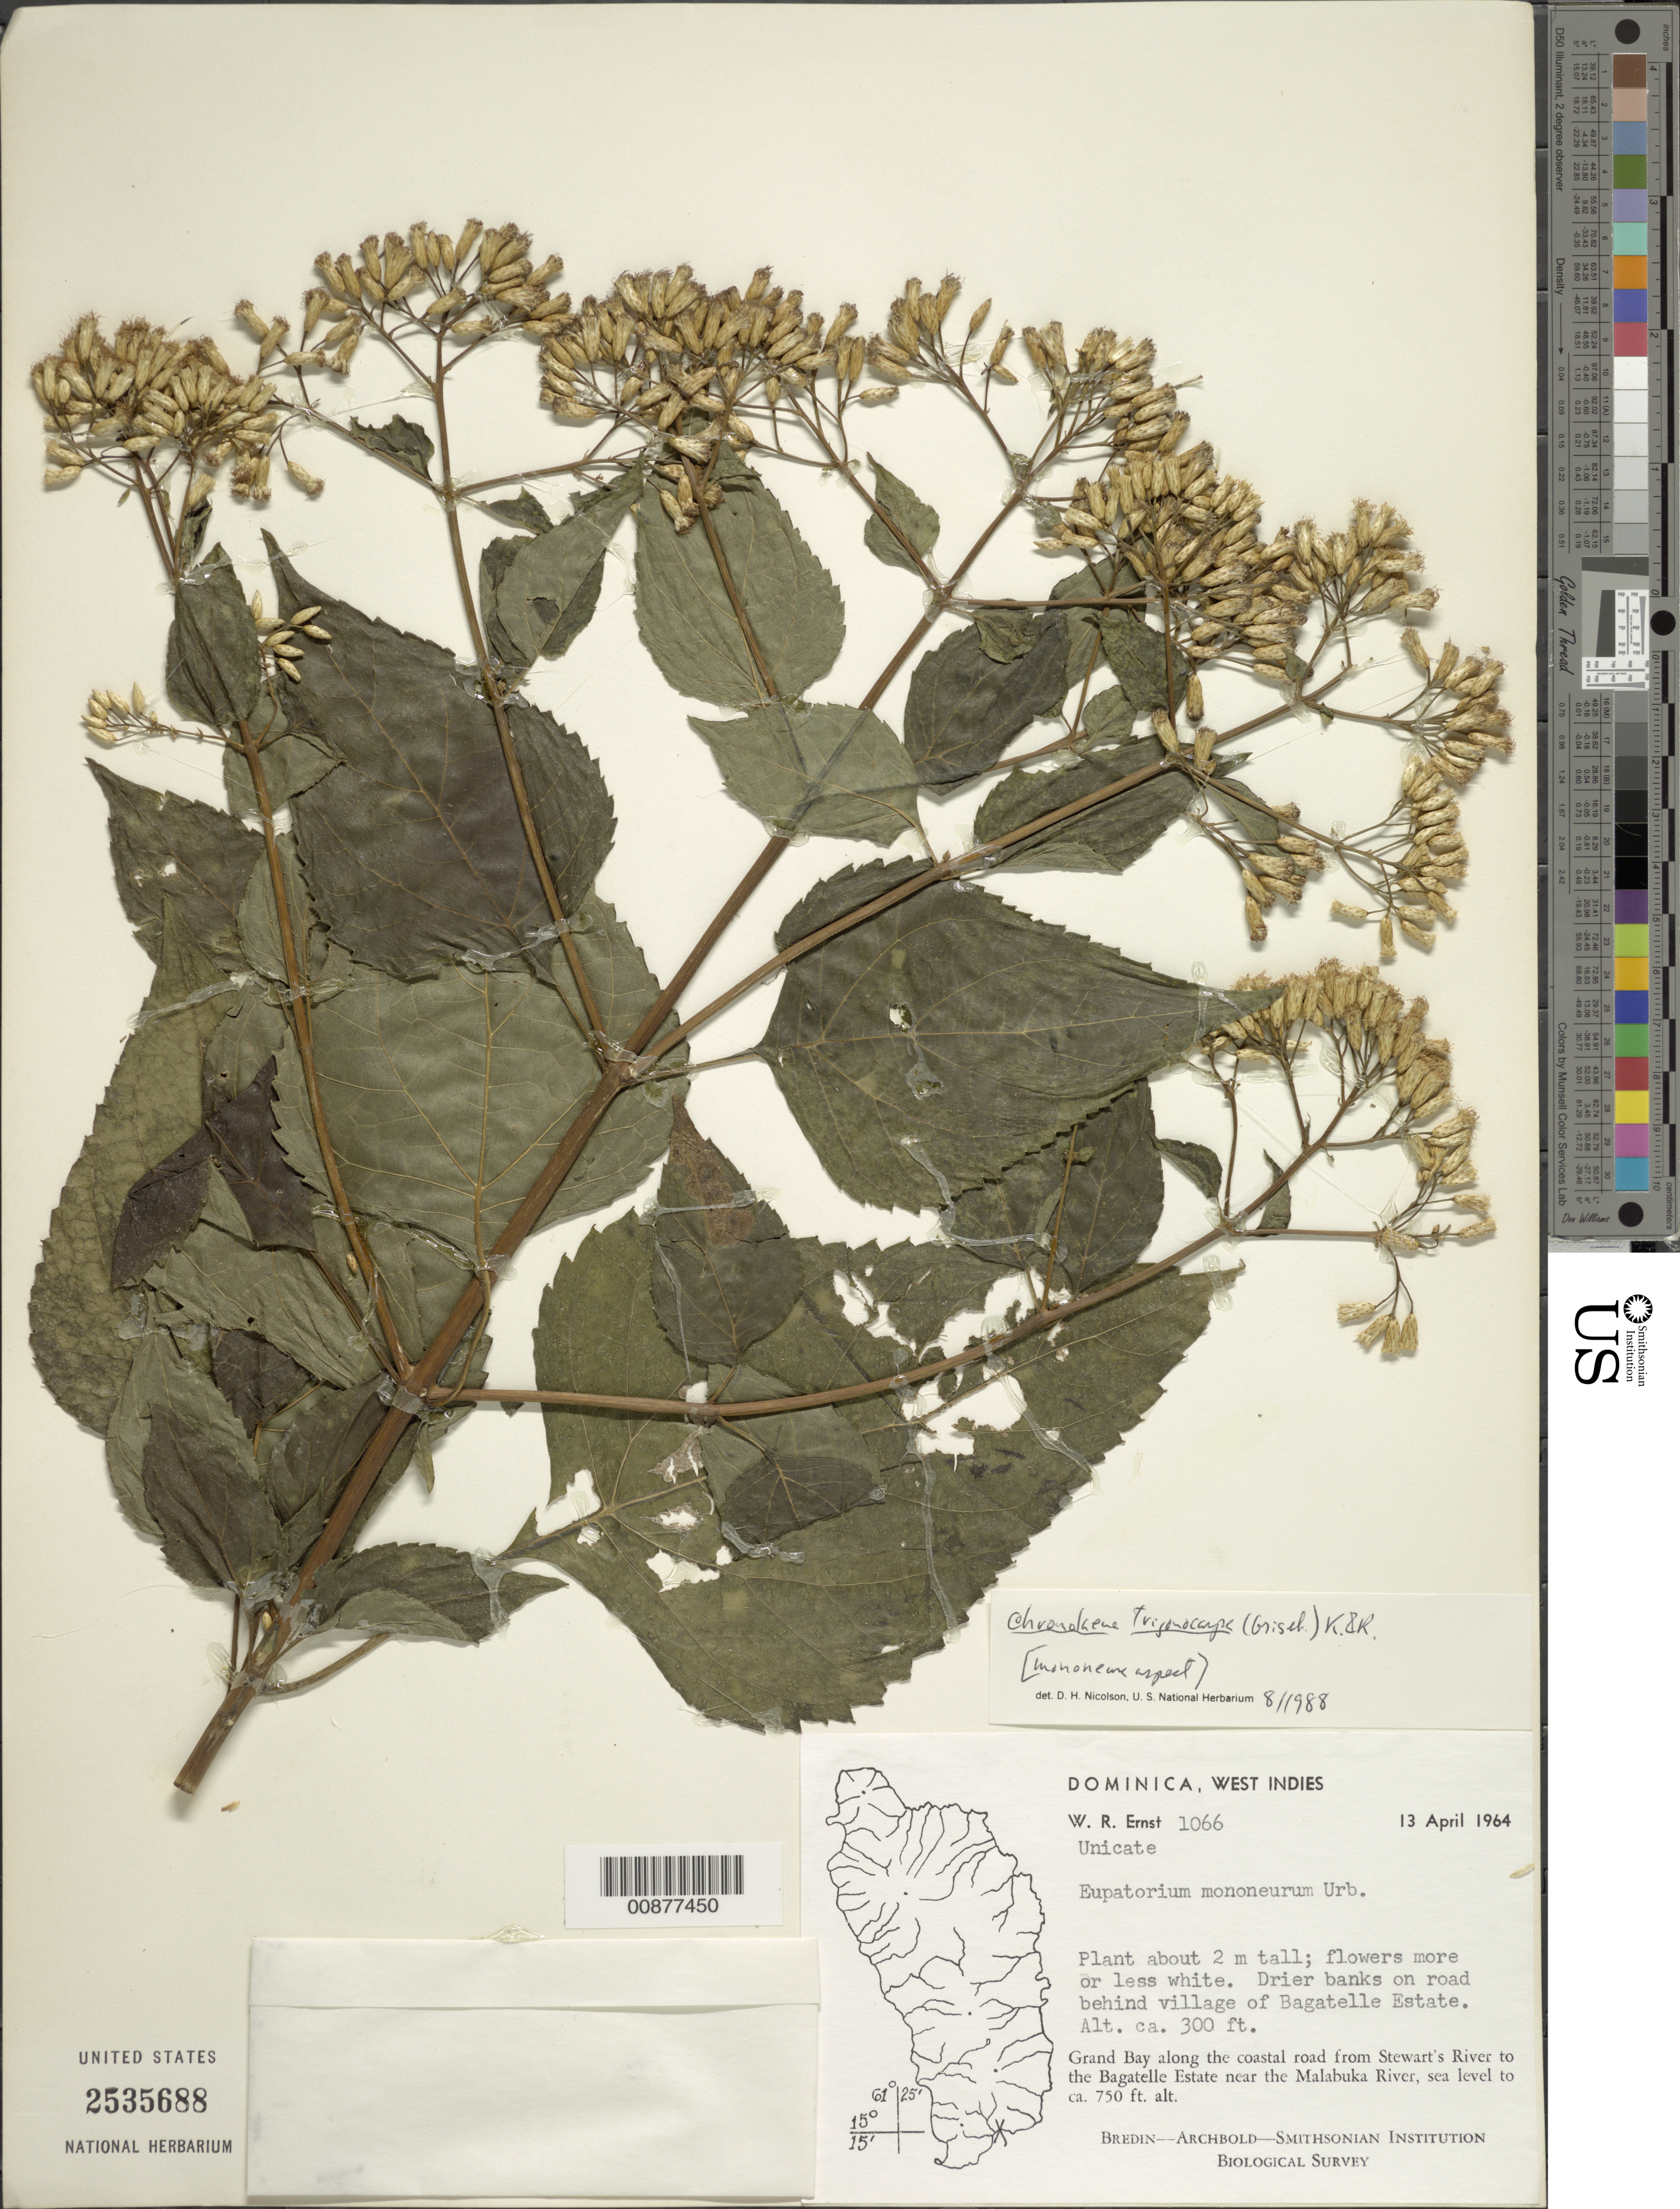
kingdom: Plantae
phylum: Tracheophyta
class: Magnoliopsida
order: Asterales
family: Asteraceae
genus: Chromolaena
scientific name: Chromolaena trigonocarpa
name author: (Griseb.) R.M. King & H. Rob.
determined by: Nicolson, Dan H.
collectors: W. R. Ernst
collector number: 1066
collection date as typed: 13 Apr 1964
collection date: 1964-04-13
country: Dominica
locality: Grand Bay along the coastal road from Stewart's River to the Bagatelle Estate, near the Malabuka River. Behind village of Bagatelle Estate.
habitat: Drier banks on road behind village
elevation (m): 91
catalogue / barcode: US 2535688